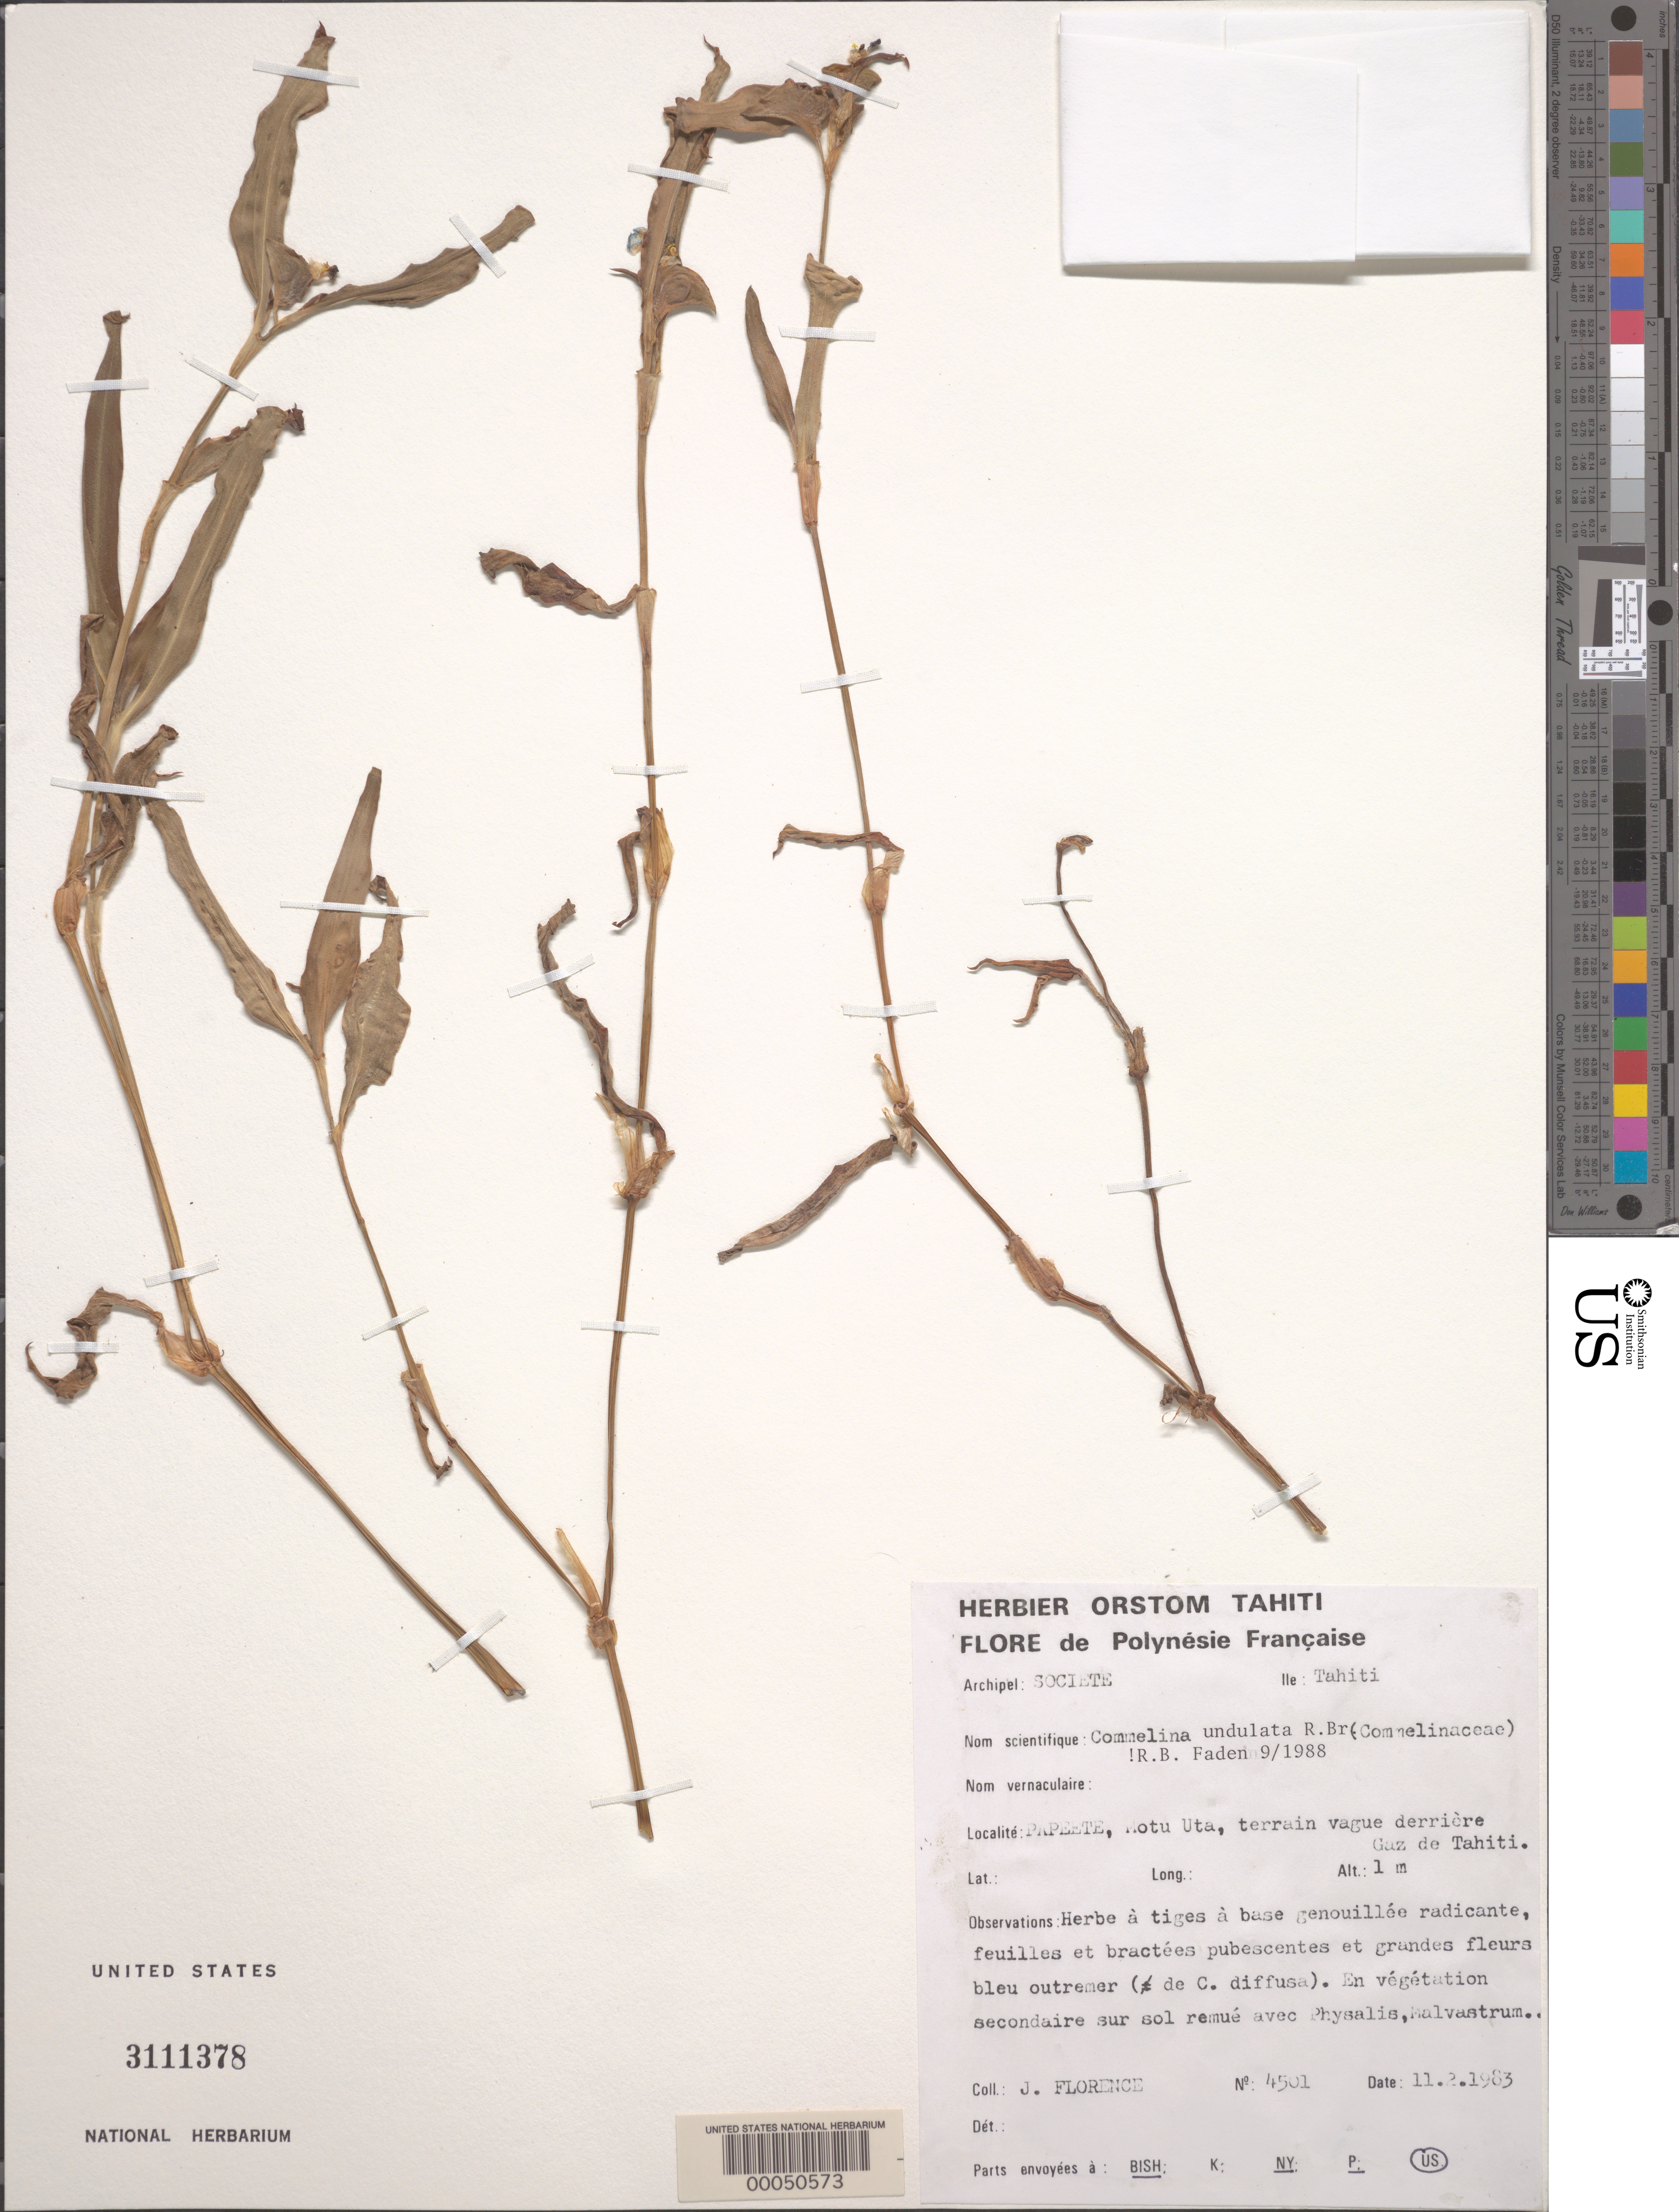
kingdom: Plantae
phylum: Tracheophyta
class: Liliopsida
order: Commelinales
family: Commelinaceae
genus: Commelina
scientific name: Commelina undulata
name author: R. Br.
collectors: J. Florence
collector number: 4501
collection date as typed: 11 Feb 1983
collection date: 1983-02-11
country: French Polynesia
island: Tahiti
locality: Papeete, motu uta, behind site of gaz de tahiti [Society Is.]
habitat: Secondary vegetation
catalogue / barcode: US 3111378